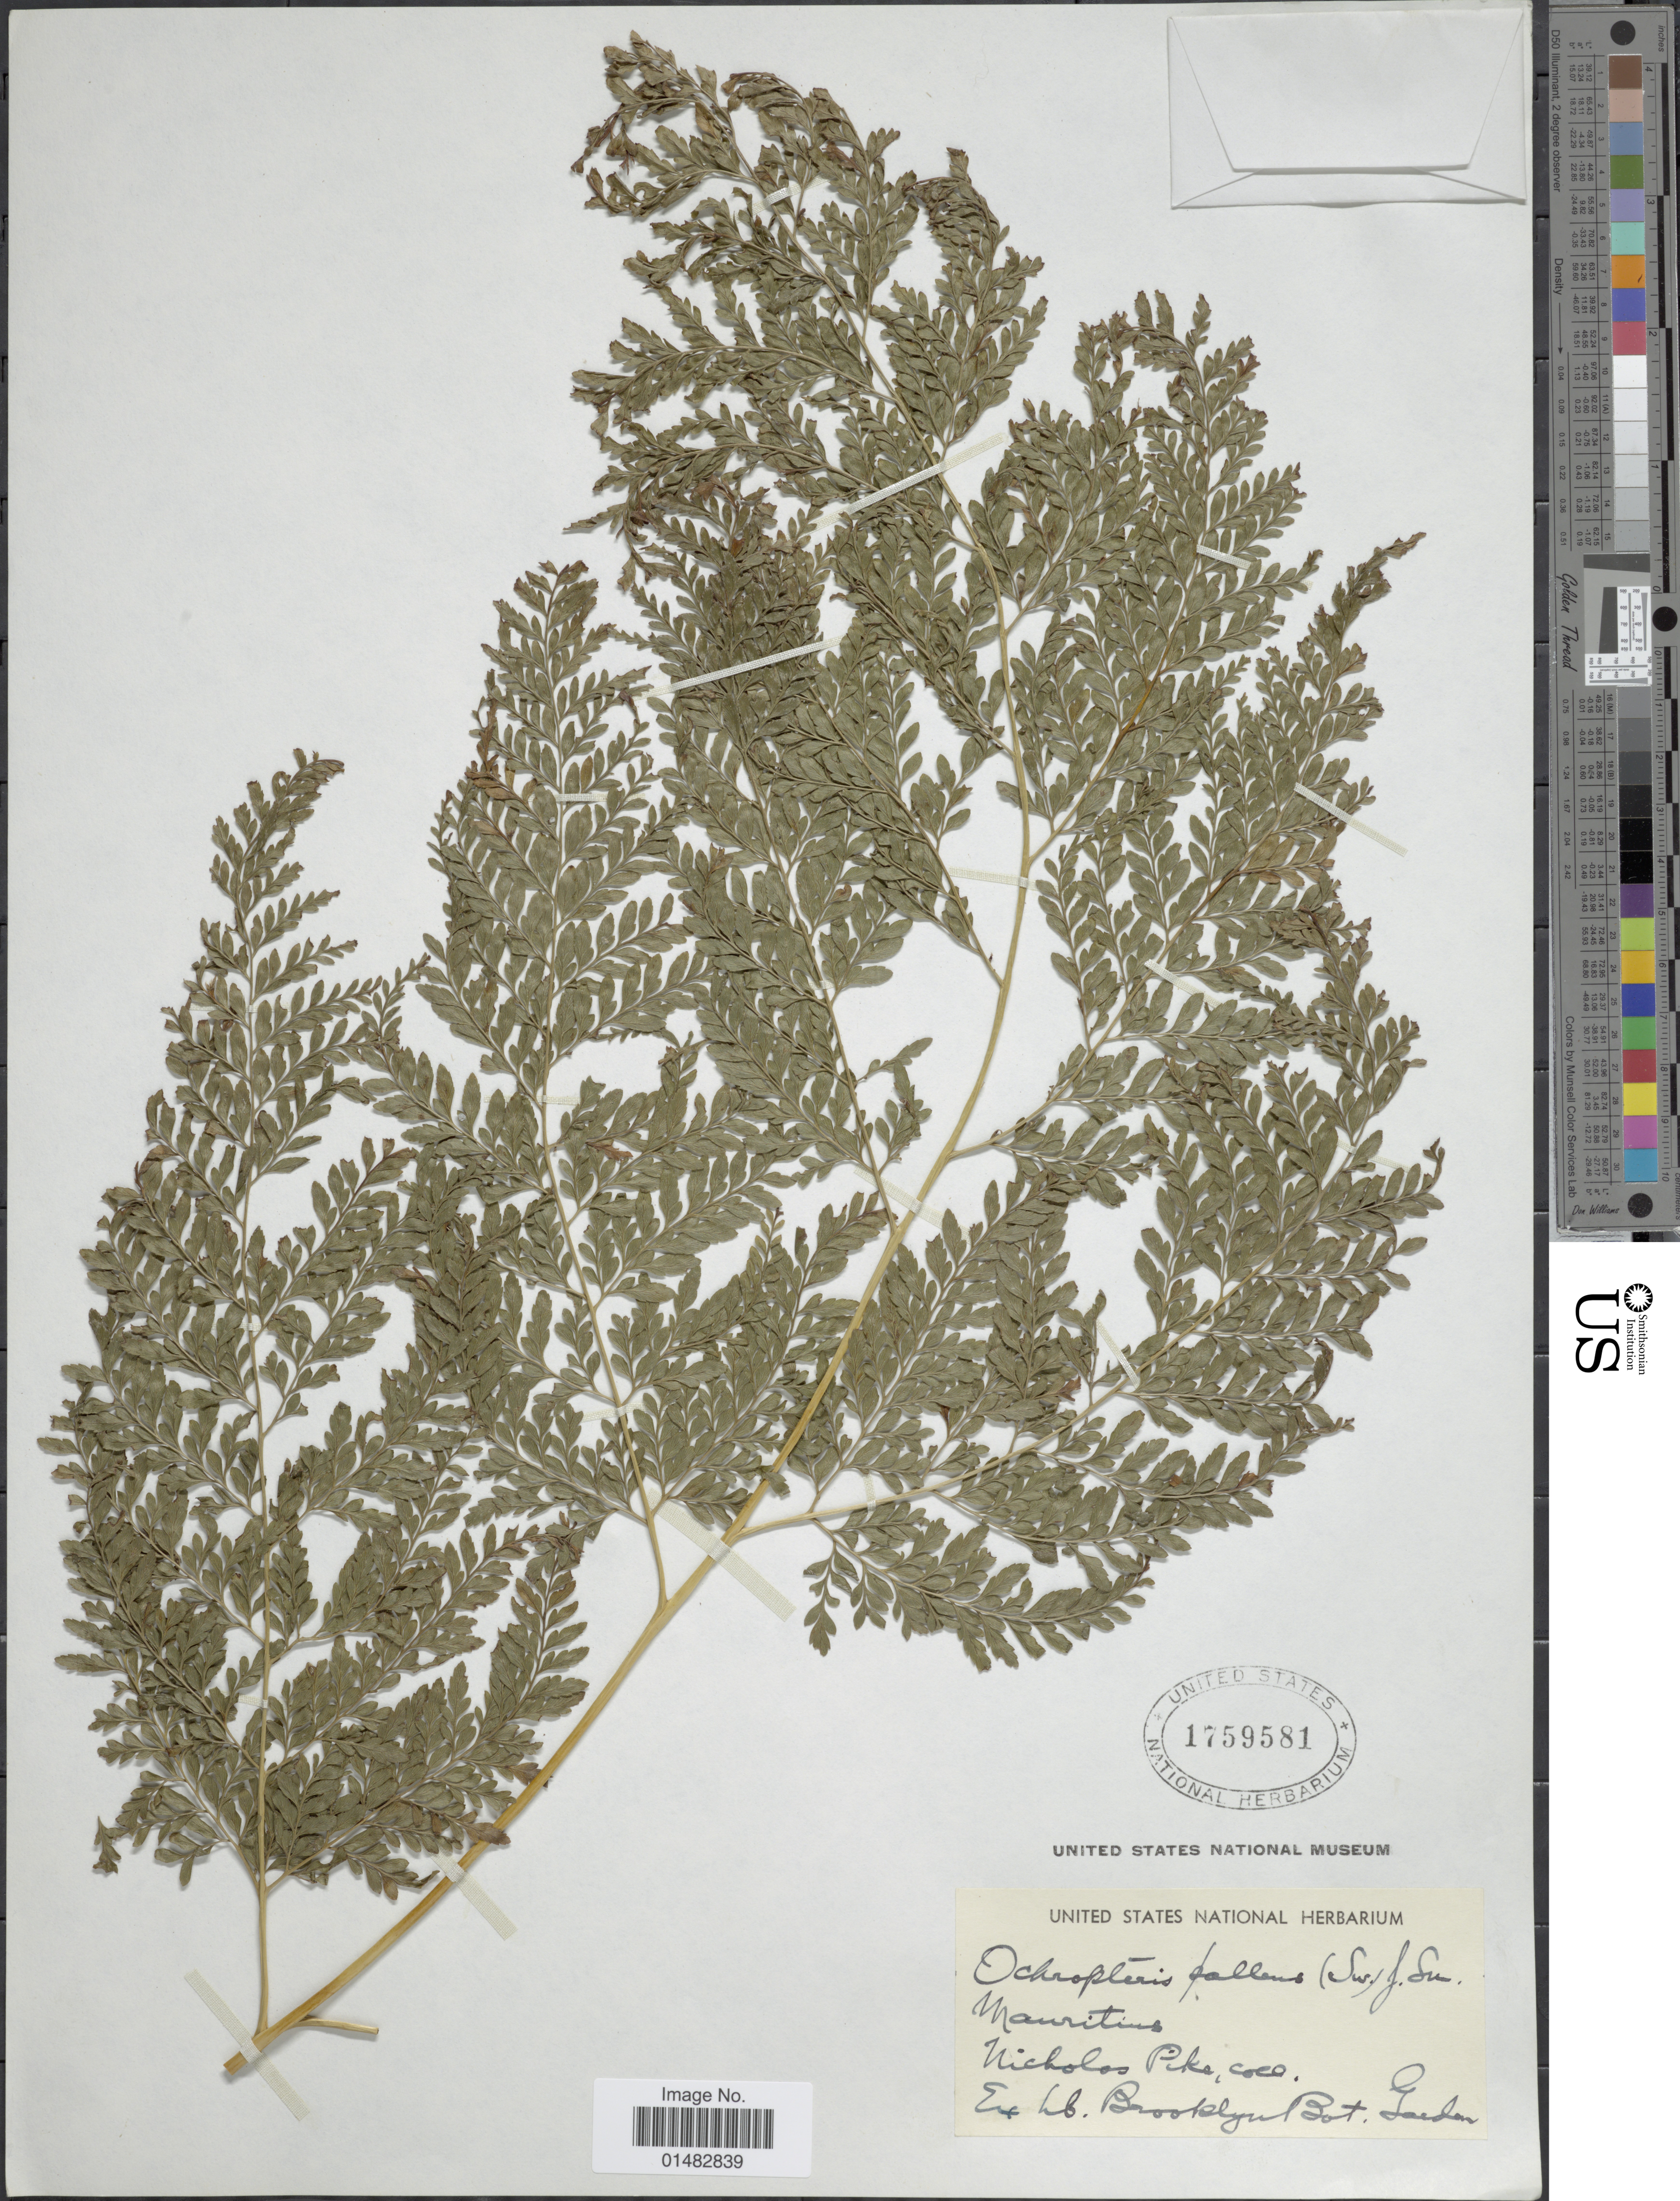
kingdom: Plantae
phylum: Tracheophyta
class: Polypodiopsida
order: Polypodiales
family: Pteridaceae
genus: Pteris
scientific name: Pteris pallens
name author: (Sw.) Mett.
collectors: N. Pike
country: Mauritius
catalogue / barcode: US 1759581